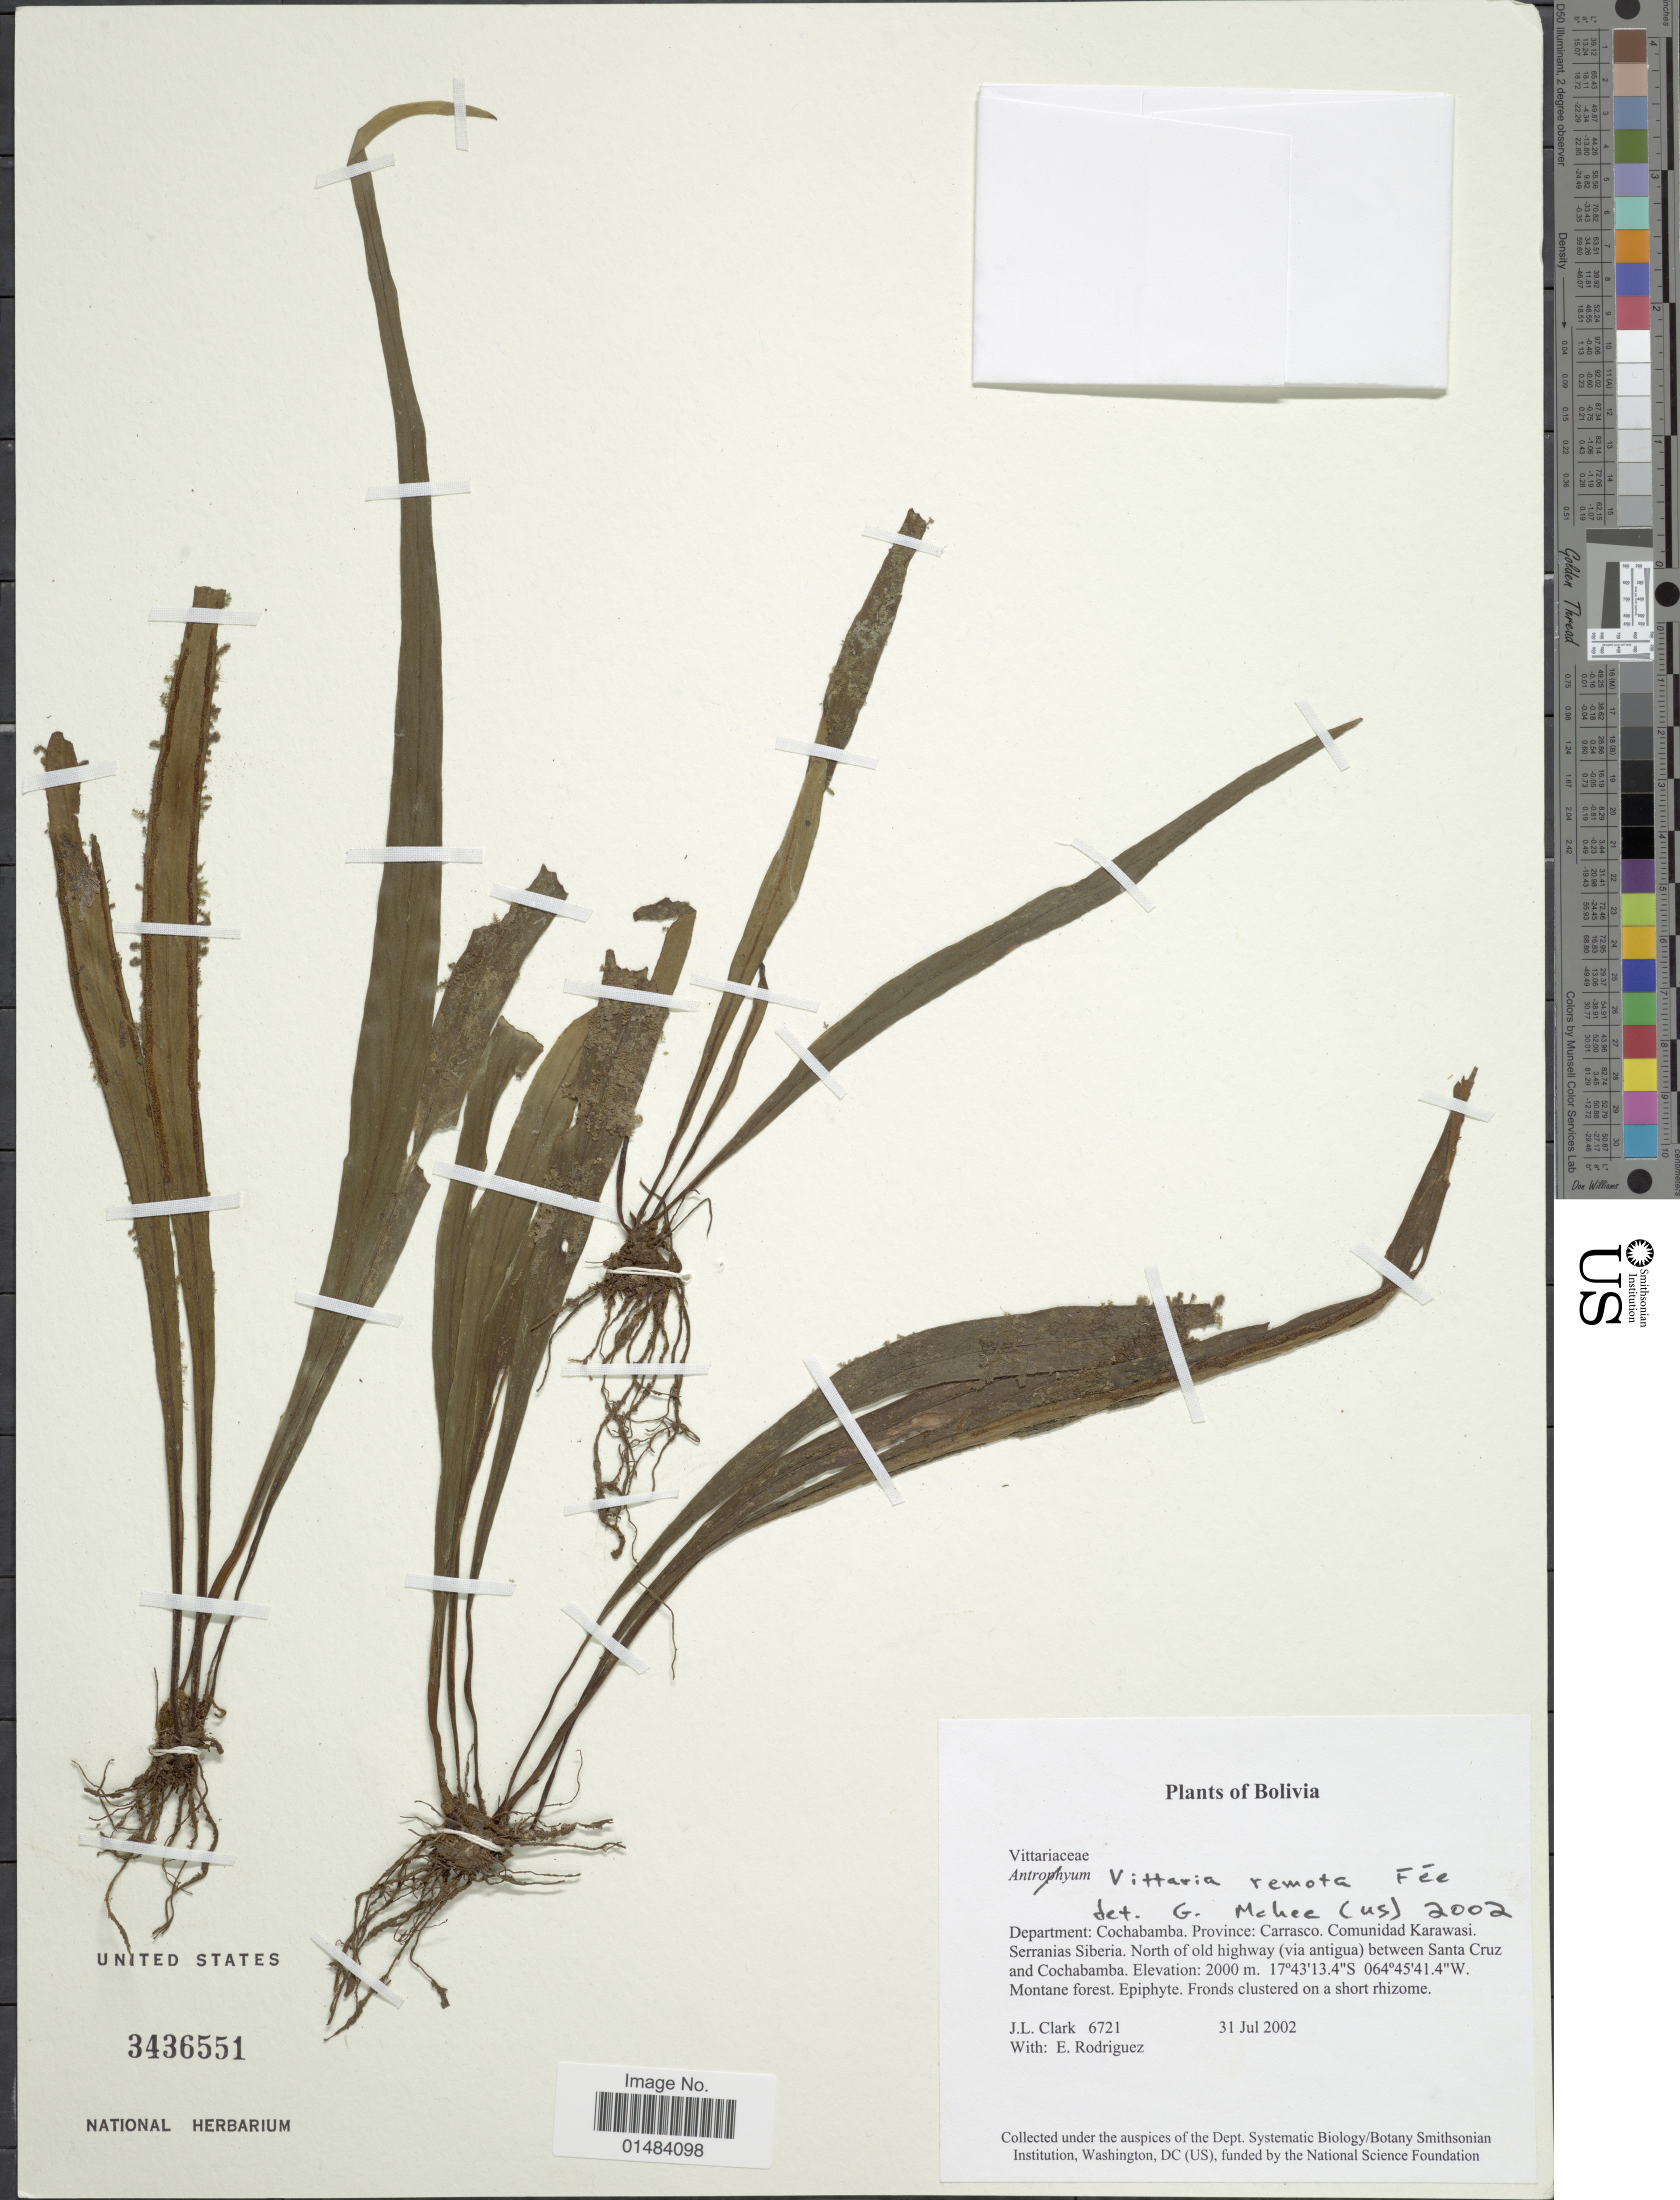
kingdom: Plantae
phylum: Tracheophyta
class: Polypodiopsida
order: Polypodiales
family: Pteridaceae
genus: Vittaria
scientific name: Vittaria remota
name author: Fée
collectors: J. L. Clark & E. Rodriguez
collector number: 6721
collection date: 2002-07-31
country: Bolivia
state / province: Cochabamba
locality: Bolivia, Department: Cochabamba. Province: Carrasco. Comunidad Karawasi. Serranias Siberia. North of old highway (via antigua) between Santa Cruz and Cochabamba.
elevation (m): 2000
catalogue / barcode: US 3436551